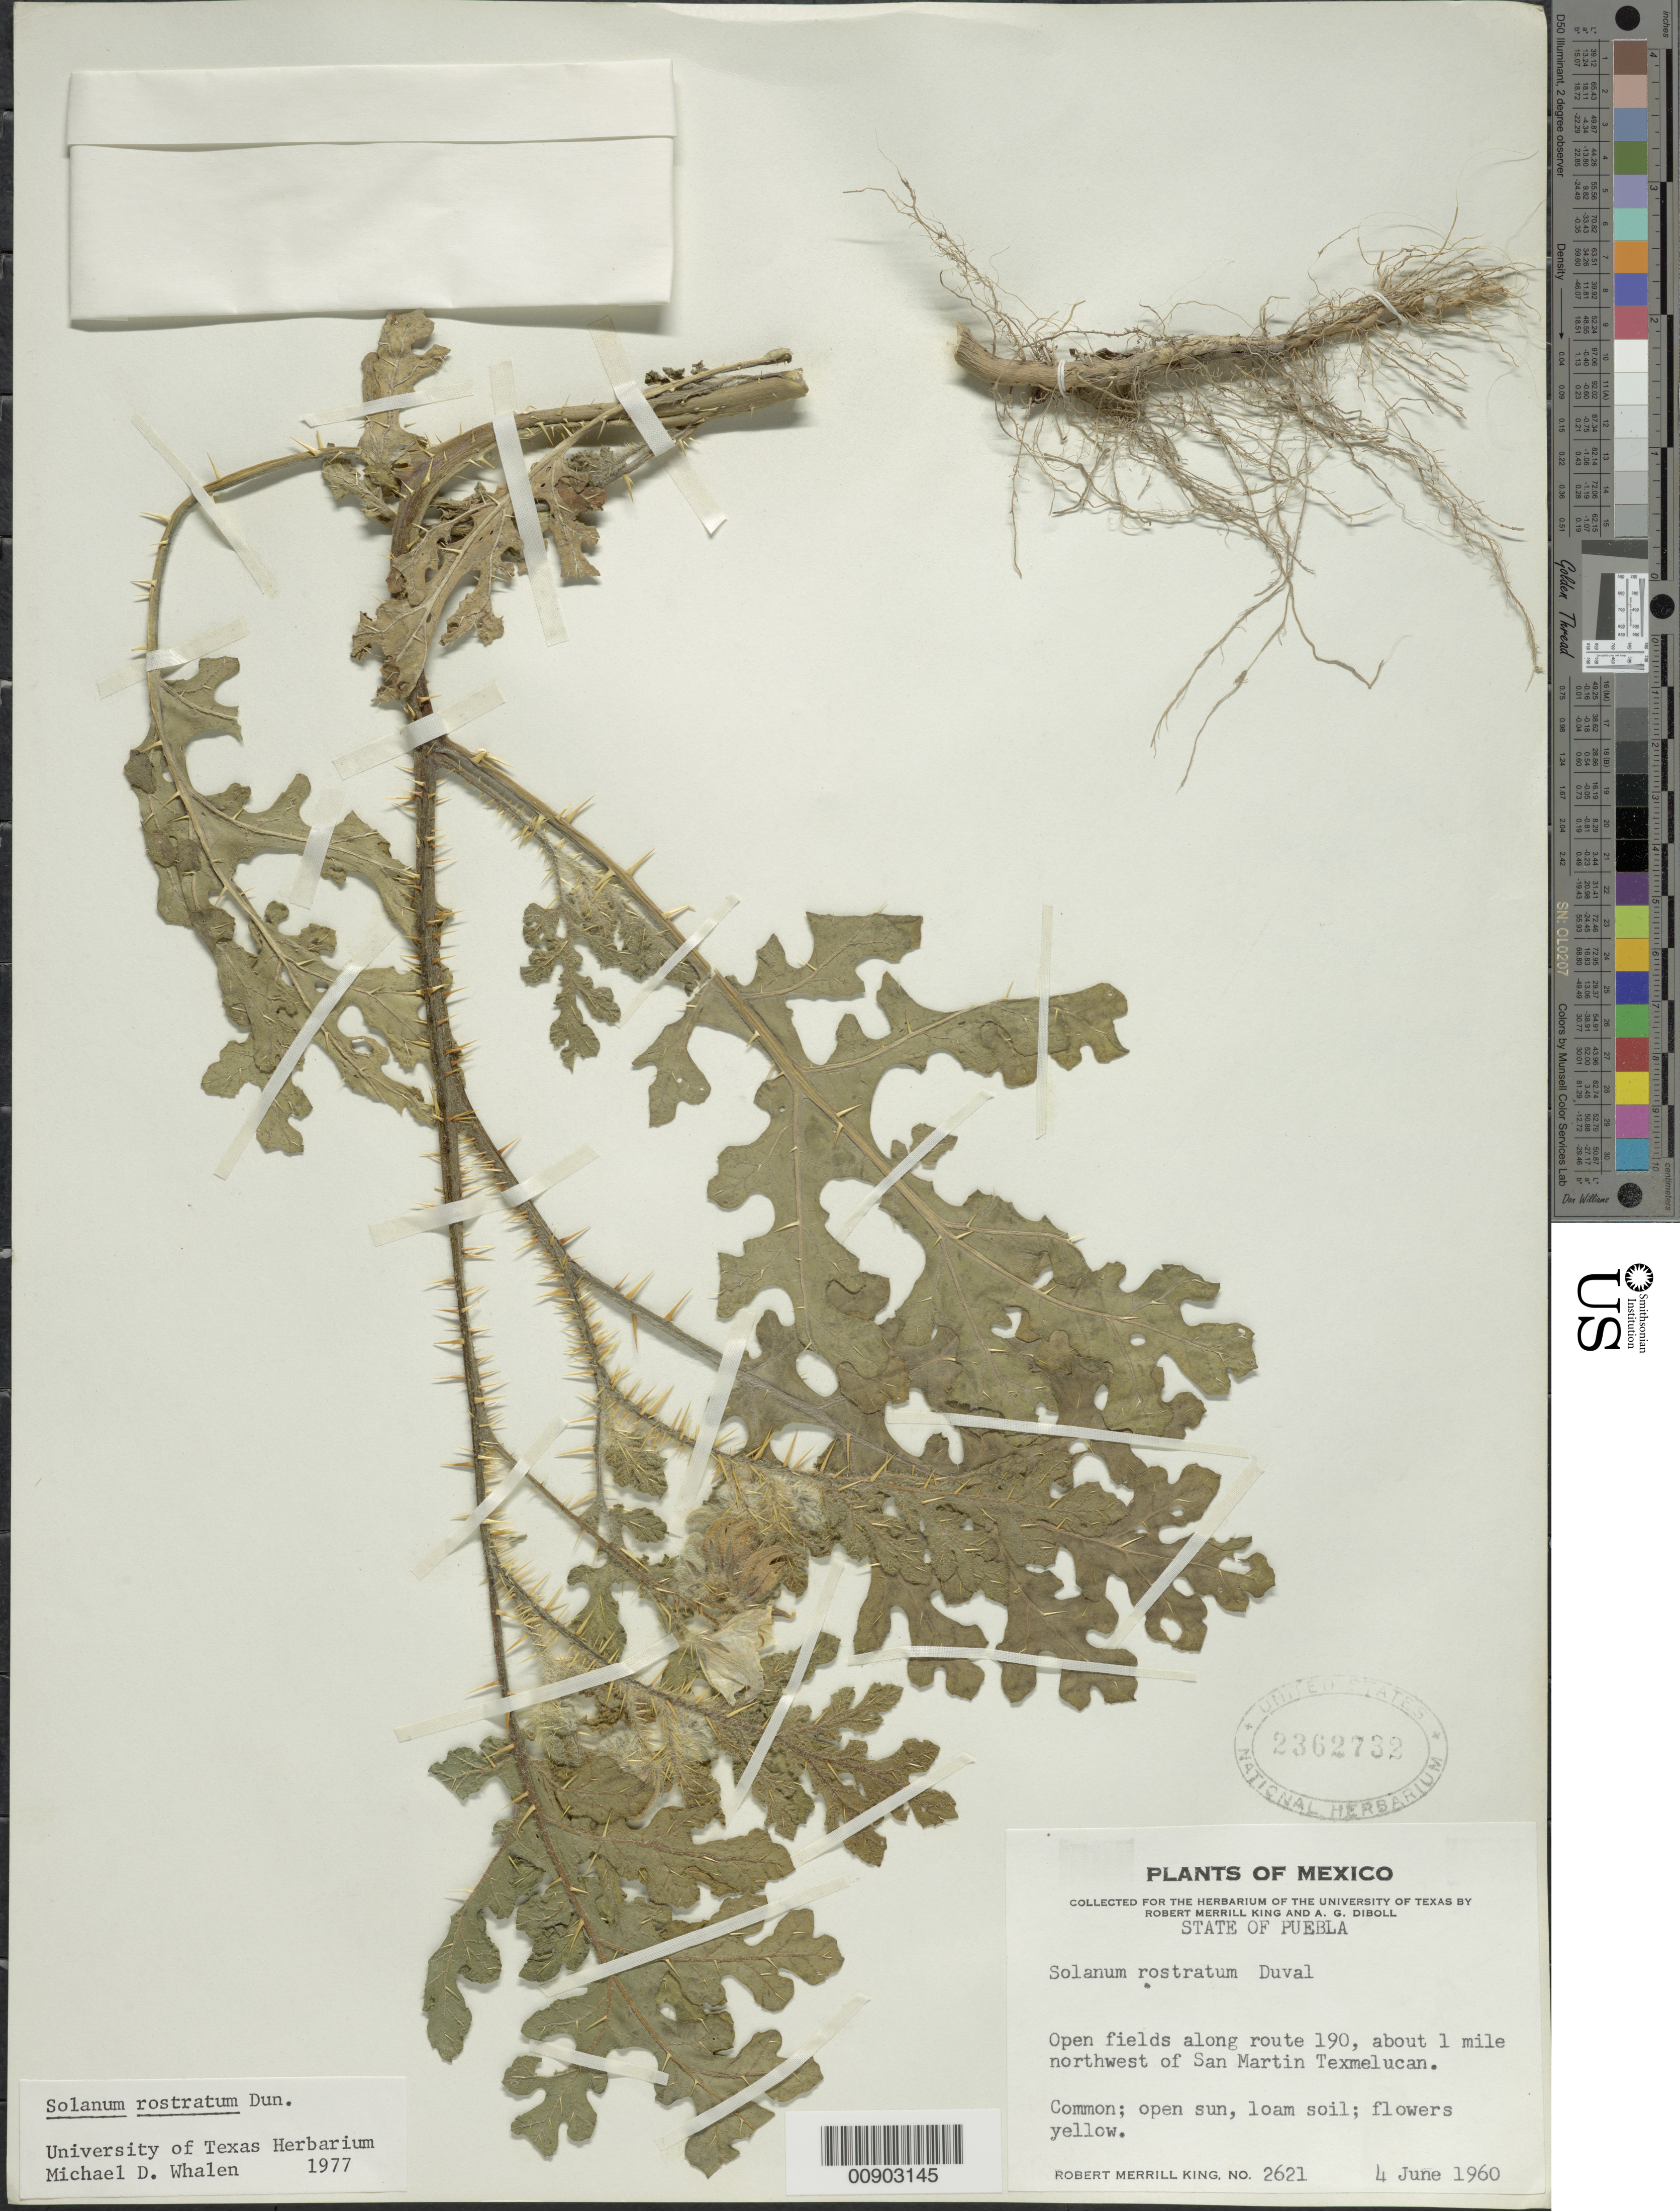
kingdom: Plantae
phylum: Tracheophyta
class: Magnoliopsida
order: Solanales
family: Solanaceae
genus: Solanum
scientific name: Solanum rostratum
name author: Dunal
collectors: R. M. King & A. Diboll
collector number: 2621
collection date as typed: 04 Jun 1960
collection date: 1960-06-04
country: Mexico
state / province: Puebla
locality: Along route 190, about 1 mile northwest of San Martín Texmelucan, Puebla.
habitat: Open fields. Open sun, loam soil.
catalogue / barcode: US 2362732